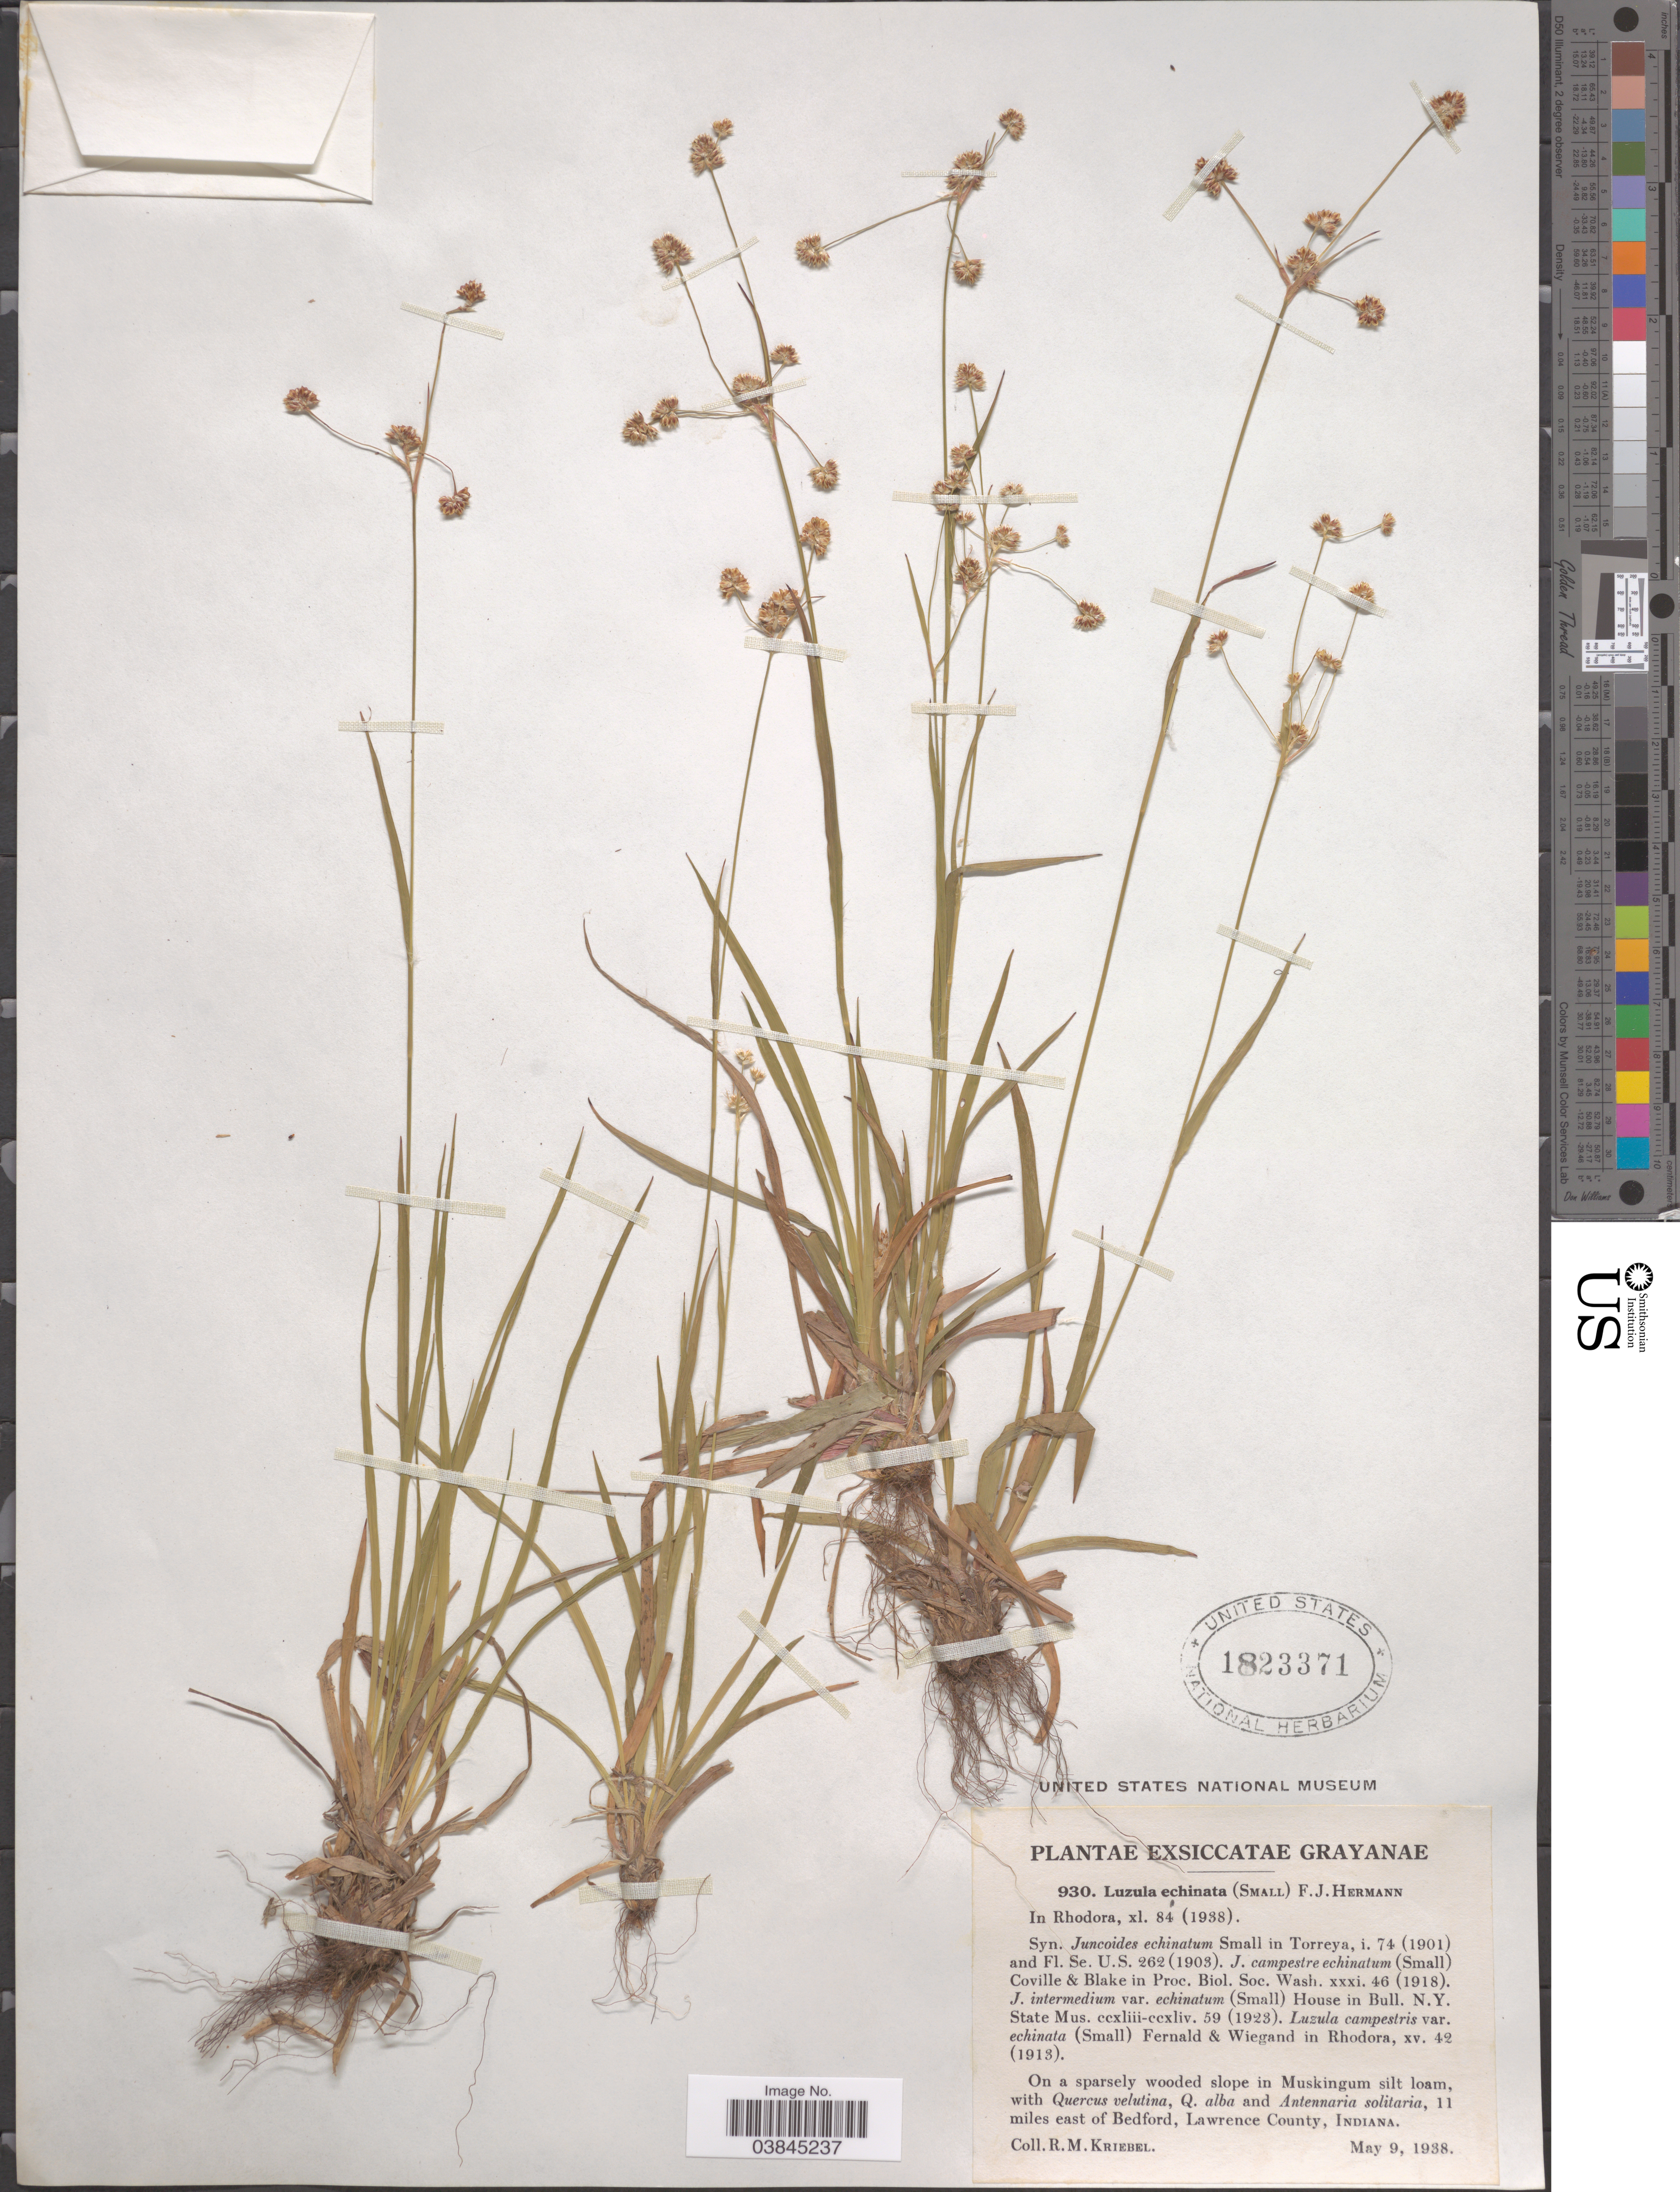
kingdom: Plantae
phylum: Tracheophyta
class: Liliopsida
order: Poales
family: Juncaceae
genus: Luzula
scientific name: Luzula campestris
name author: (L.) DC.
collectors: R. M. Kriebel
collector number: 930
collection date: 1938-05-09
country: United States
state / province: Indiana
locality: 11 miles east of Bedford, Lawrence County.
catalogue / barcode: US 1823371